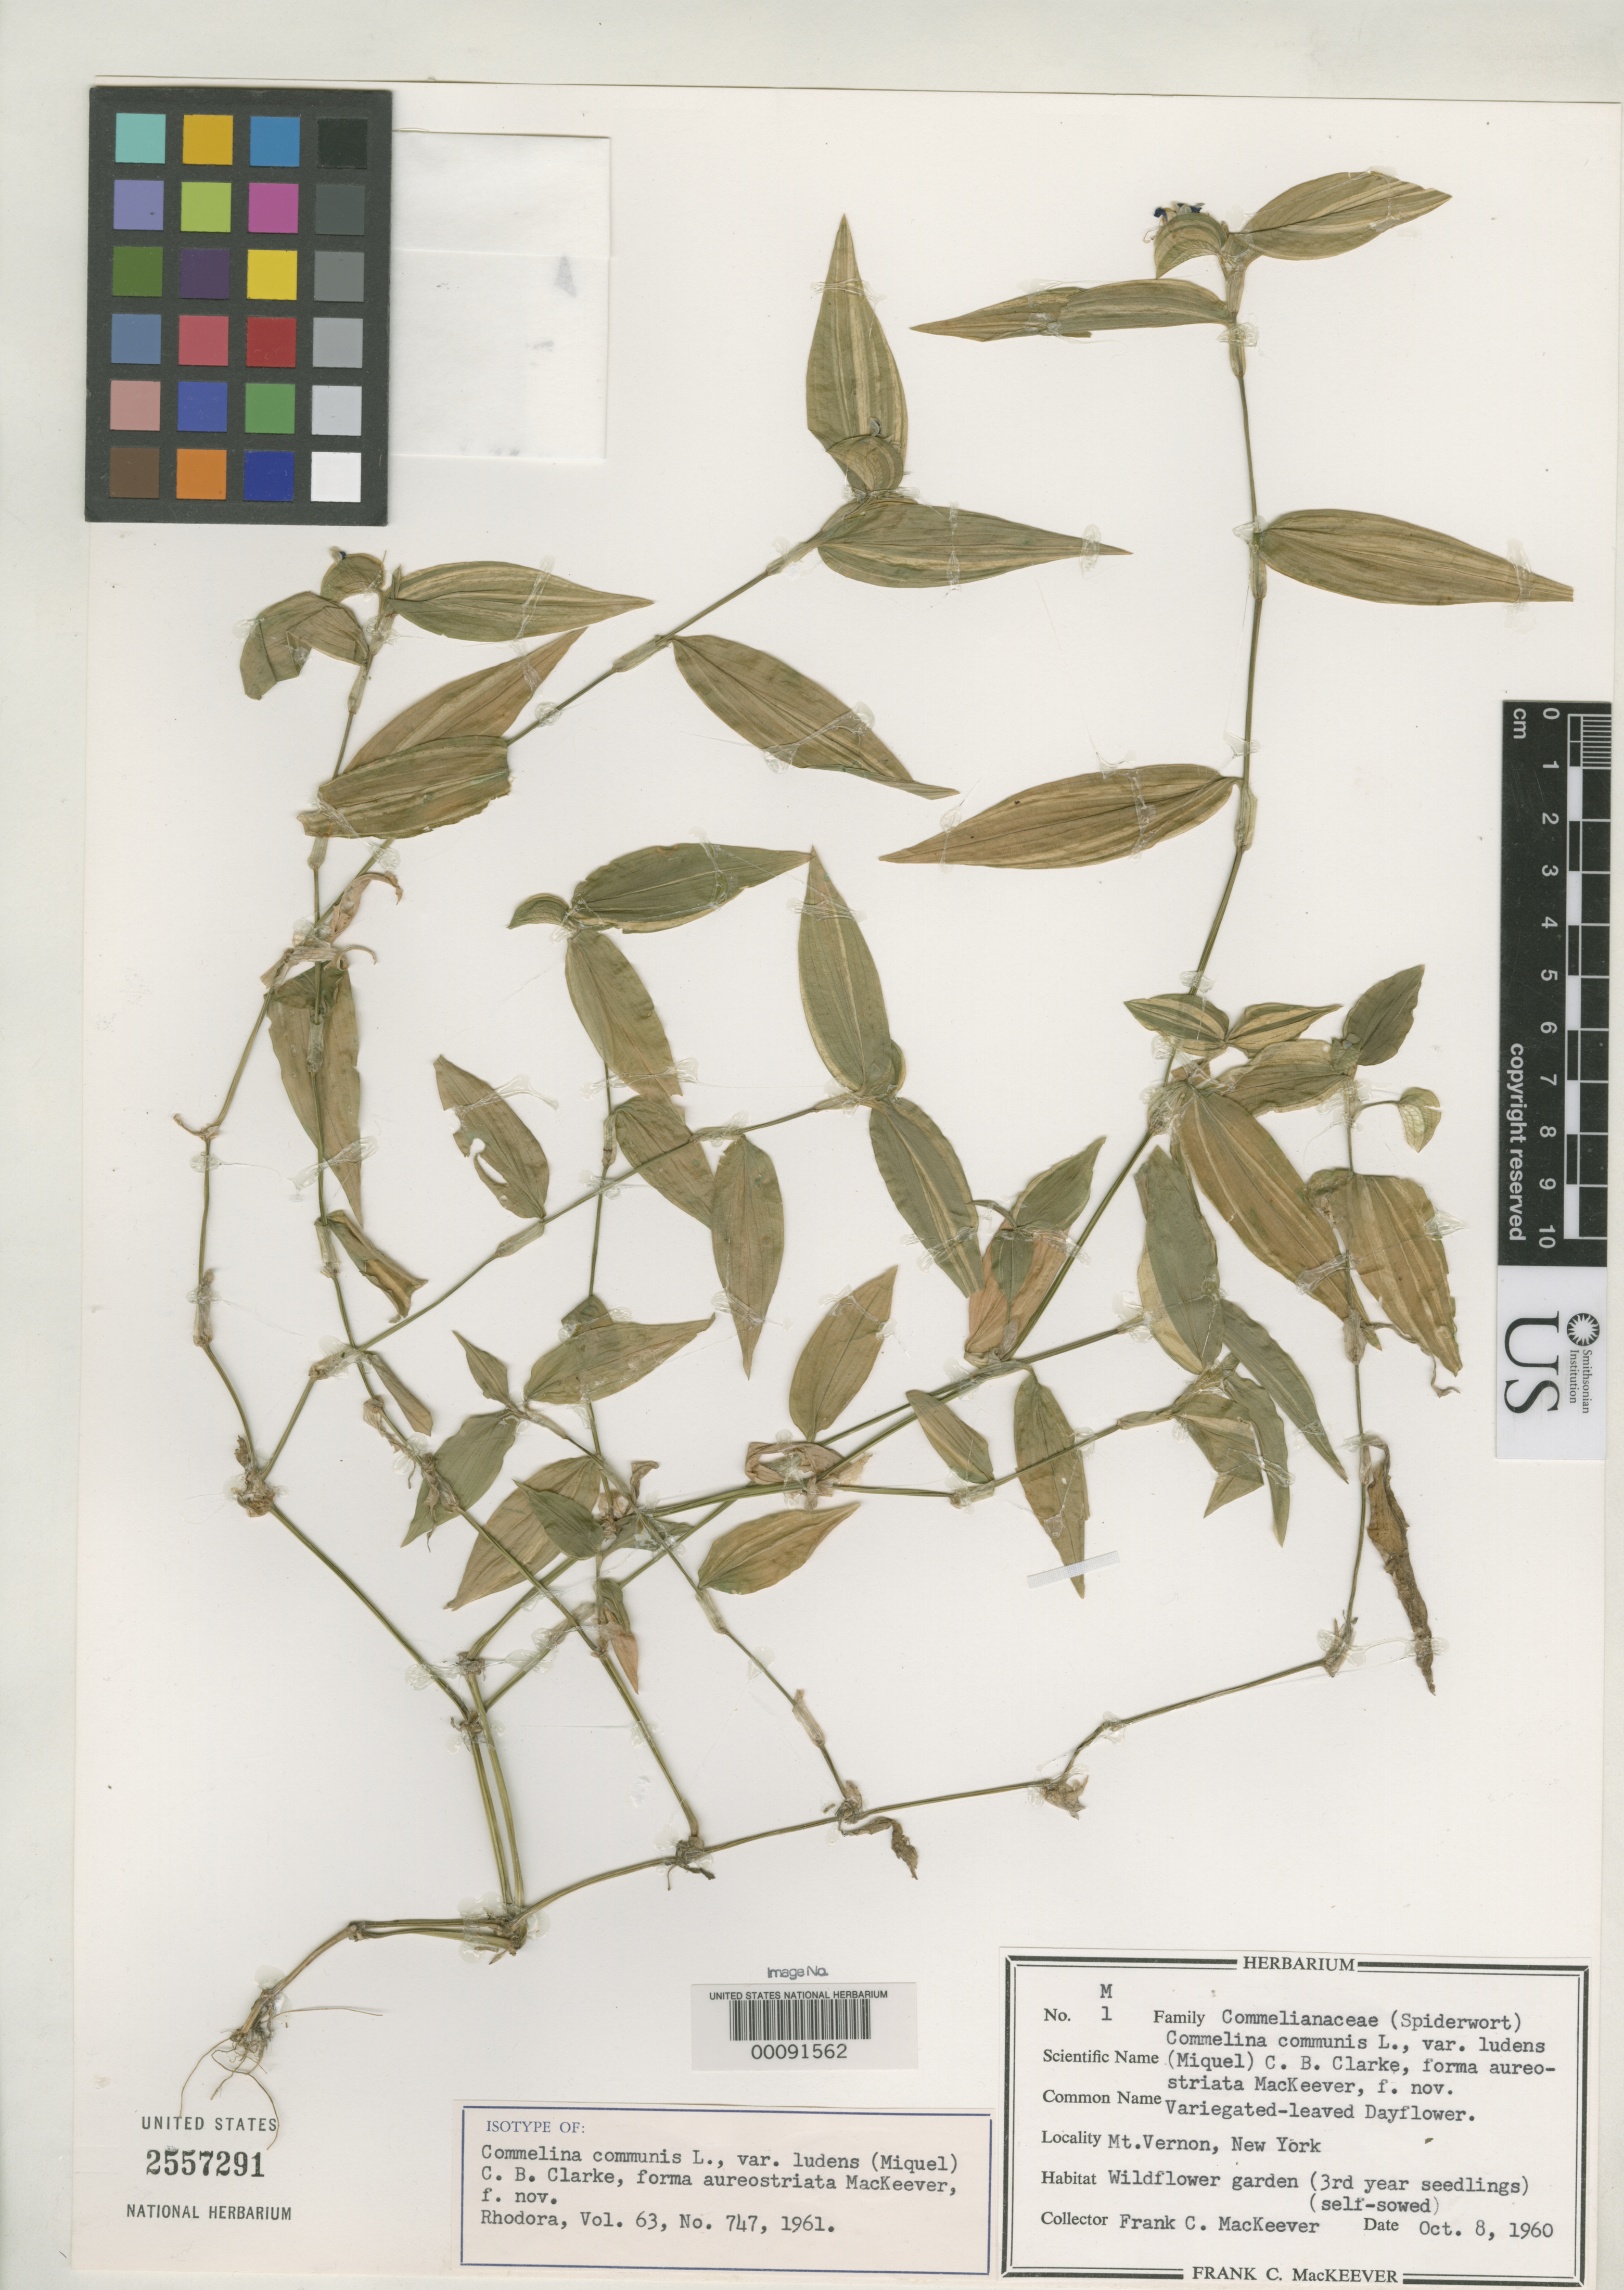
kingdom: Plantae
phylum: Tracheophyta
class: Liliopsida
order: Commelinales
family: Commelinaceae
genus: Commelina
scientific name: Commelina communis f. aureostriata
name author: Mackeever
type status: Isotype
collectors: F. Mackeever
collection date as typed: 01 Oct 1958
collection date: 1958-10-01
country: United States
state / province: New York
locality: Mount Vernon.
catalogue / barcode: US 2557291